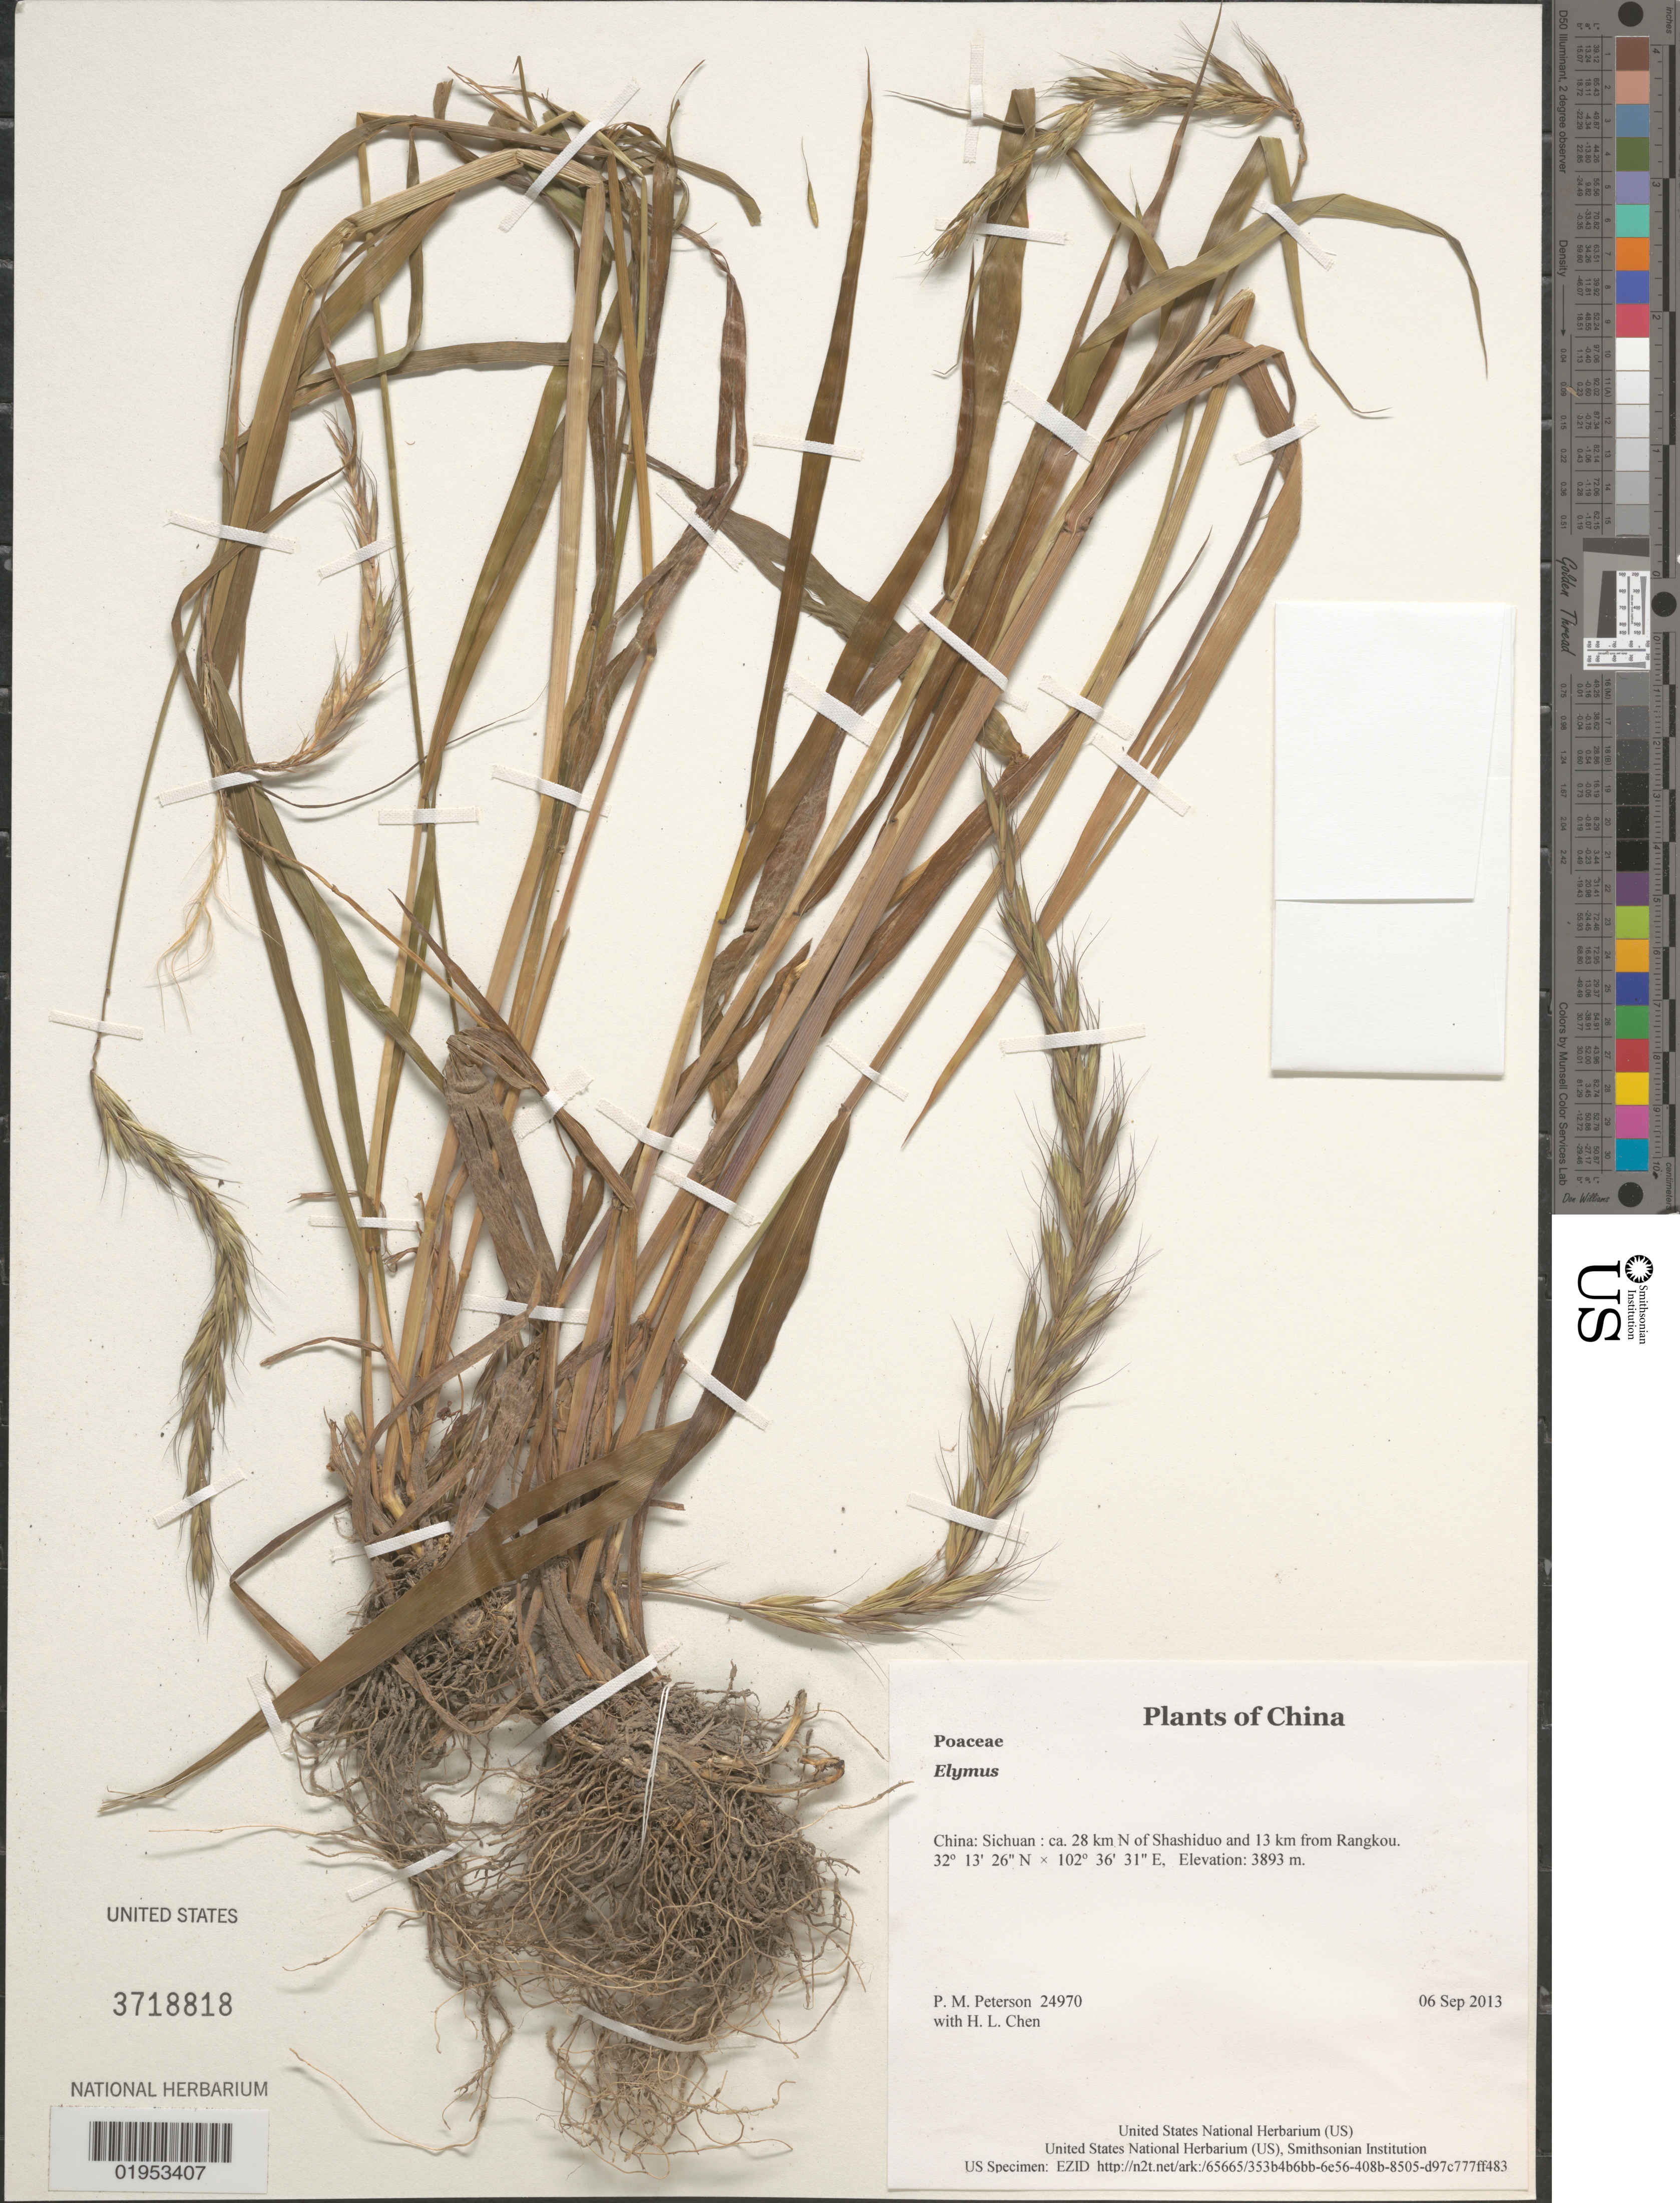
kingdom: Plantae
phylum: Tracheophyta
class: Liliopsida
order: Poales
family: Poaceae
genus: Elymus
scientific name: Elymus sp.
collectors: P. M. Peterson & H. L. Chen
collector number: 24970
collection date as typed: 6 Sep 2013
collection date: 2013-09-06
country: China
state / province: Sichuan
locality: ca. 28 km N of Shashiduo and 13 km from Rangkou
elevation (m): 3893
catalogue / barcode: US 3718818